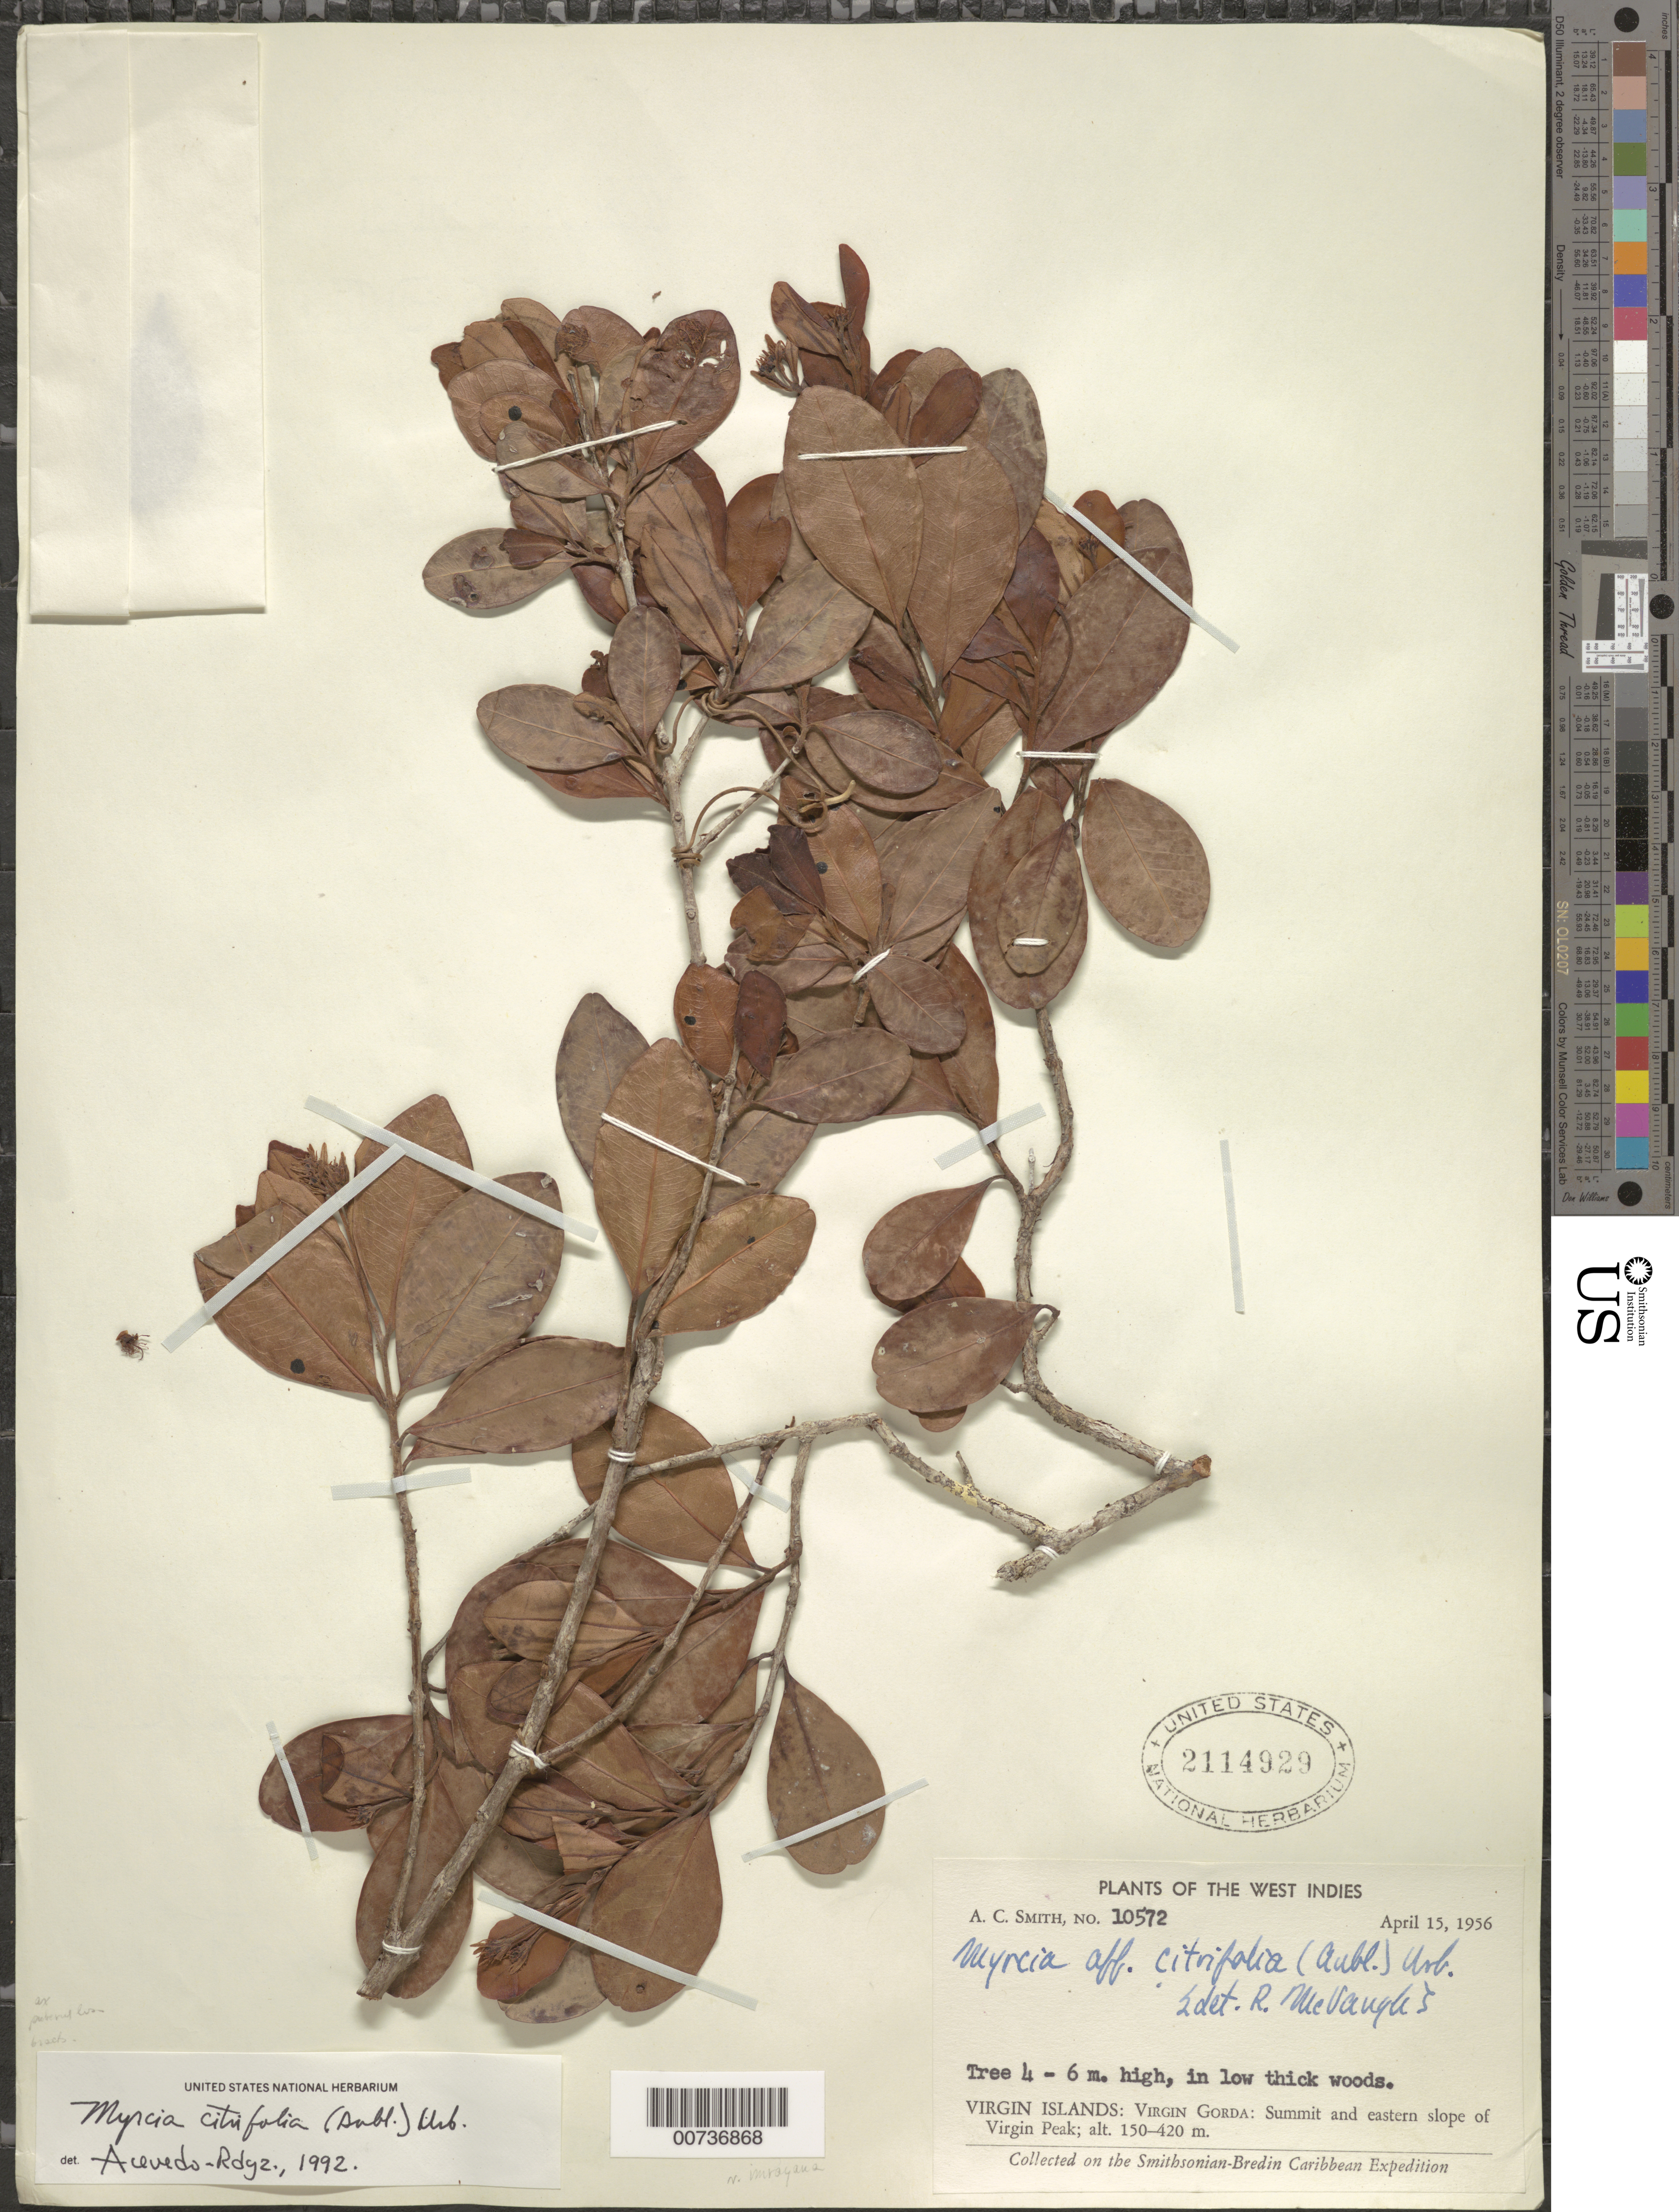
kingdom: Plantae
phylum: Tracheophyta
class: Magnoliopsida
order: Myrtales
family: Myrtaceae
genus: Myrcia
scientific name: Myrcia citrifolia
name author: (Aubl.) Urb.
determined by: Acevedo-Rodríguez, P., (BOT), Smithsonian Institution - National Museum of Natural History (UNITED STATES)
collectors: A. C. Smith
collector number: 10572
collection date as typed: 15 Apr 1956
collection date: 1956-04-15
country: British Virgin Islands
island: Virgin Gorda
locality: Summit and eastern slope of Virgin Peak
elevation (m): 150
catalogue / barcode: US 2114929